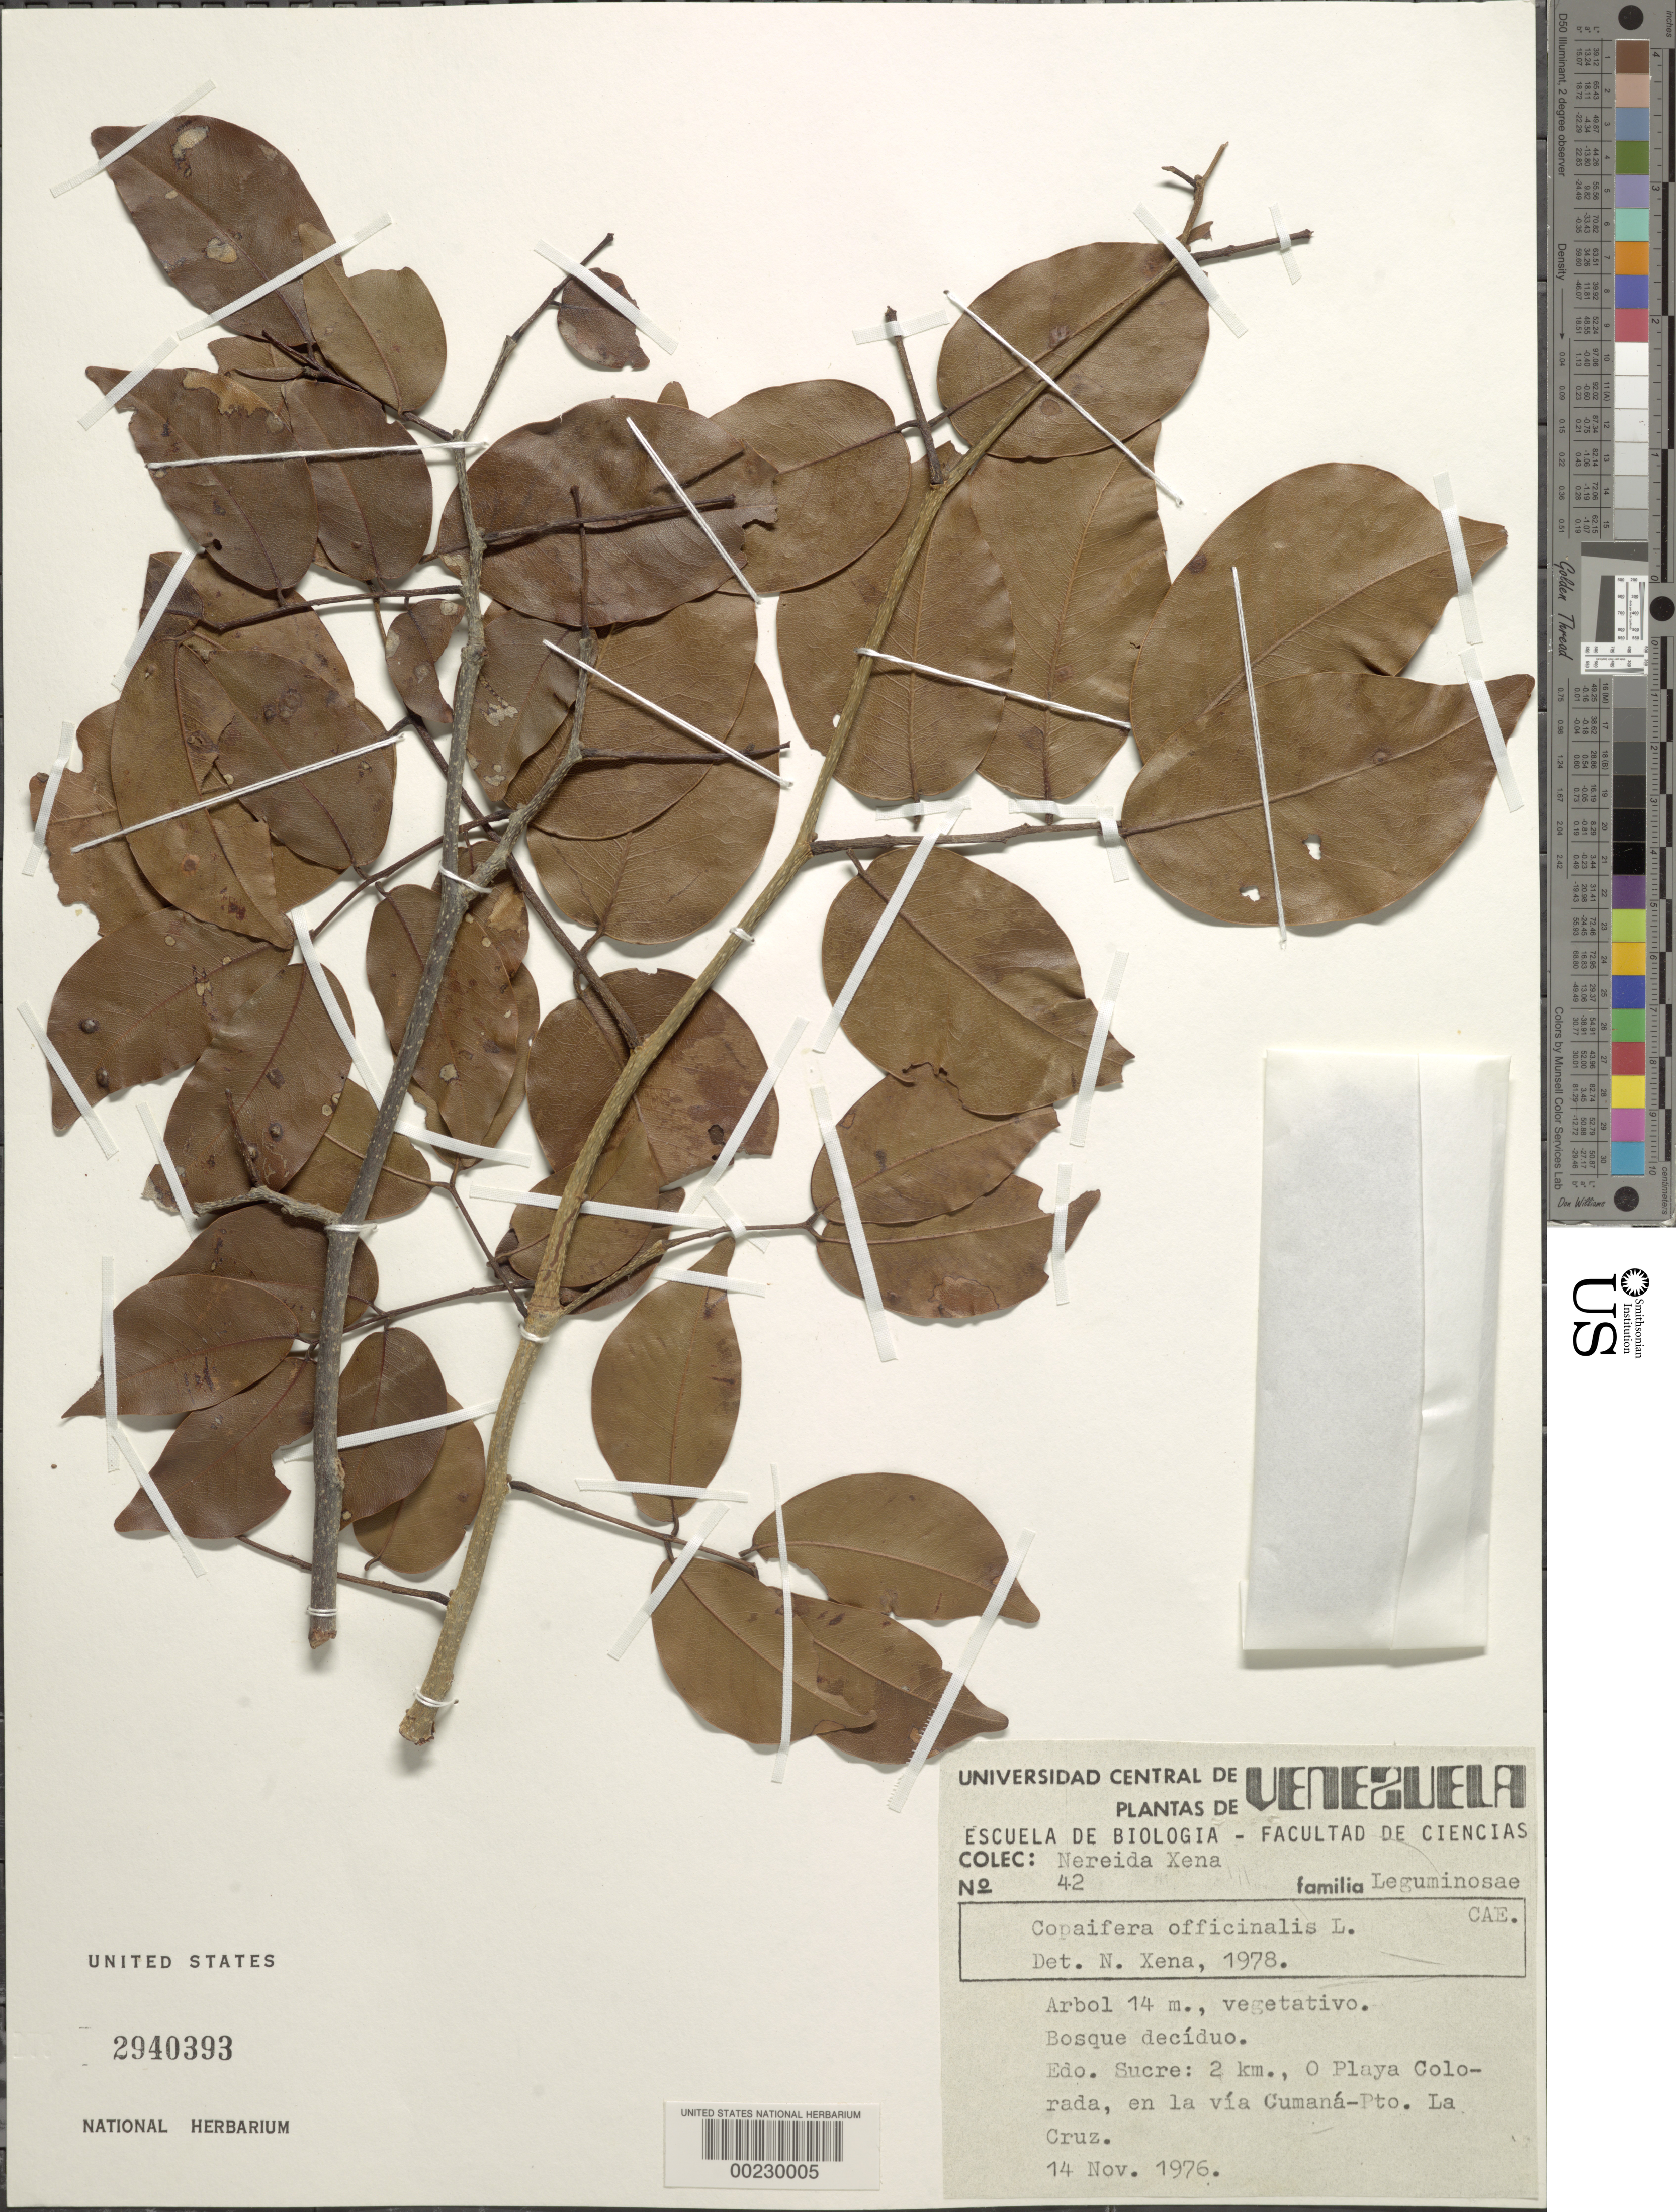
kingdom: Plantae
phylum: Tracheophyta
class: Magnoliopsida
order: Fabales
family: Fabaceae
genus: Copaifera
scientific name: Copaifera officinalis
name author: (Jacq.) L.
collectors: N. Xena de Enrech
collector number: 46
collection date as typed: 14 Nov 1976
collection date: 1976-11-14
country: Venezuela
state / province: Sucre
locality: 2 km, o playa colorada, by the way of cumana-pto. la cruz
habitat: Decidous forest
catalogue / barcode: US 2940393